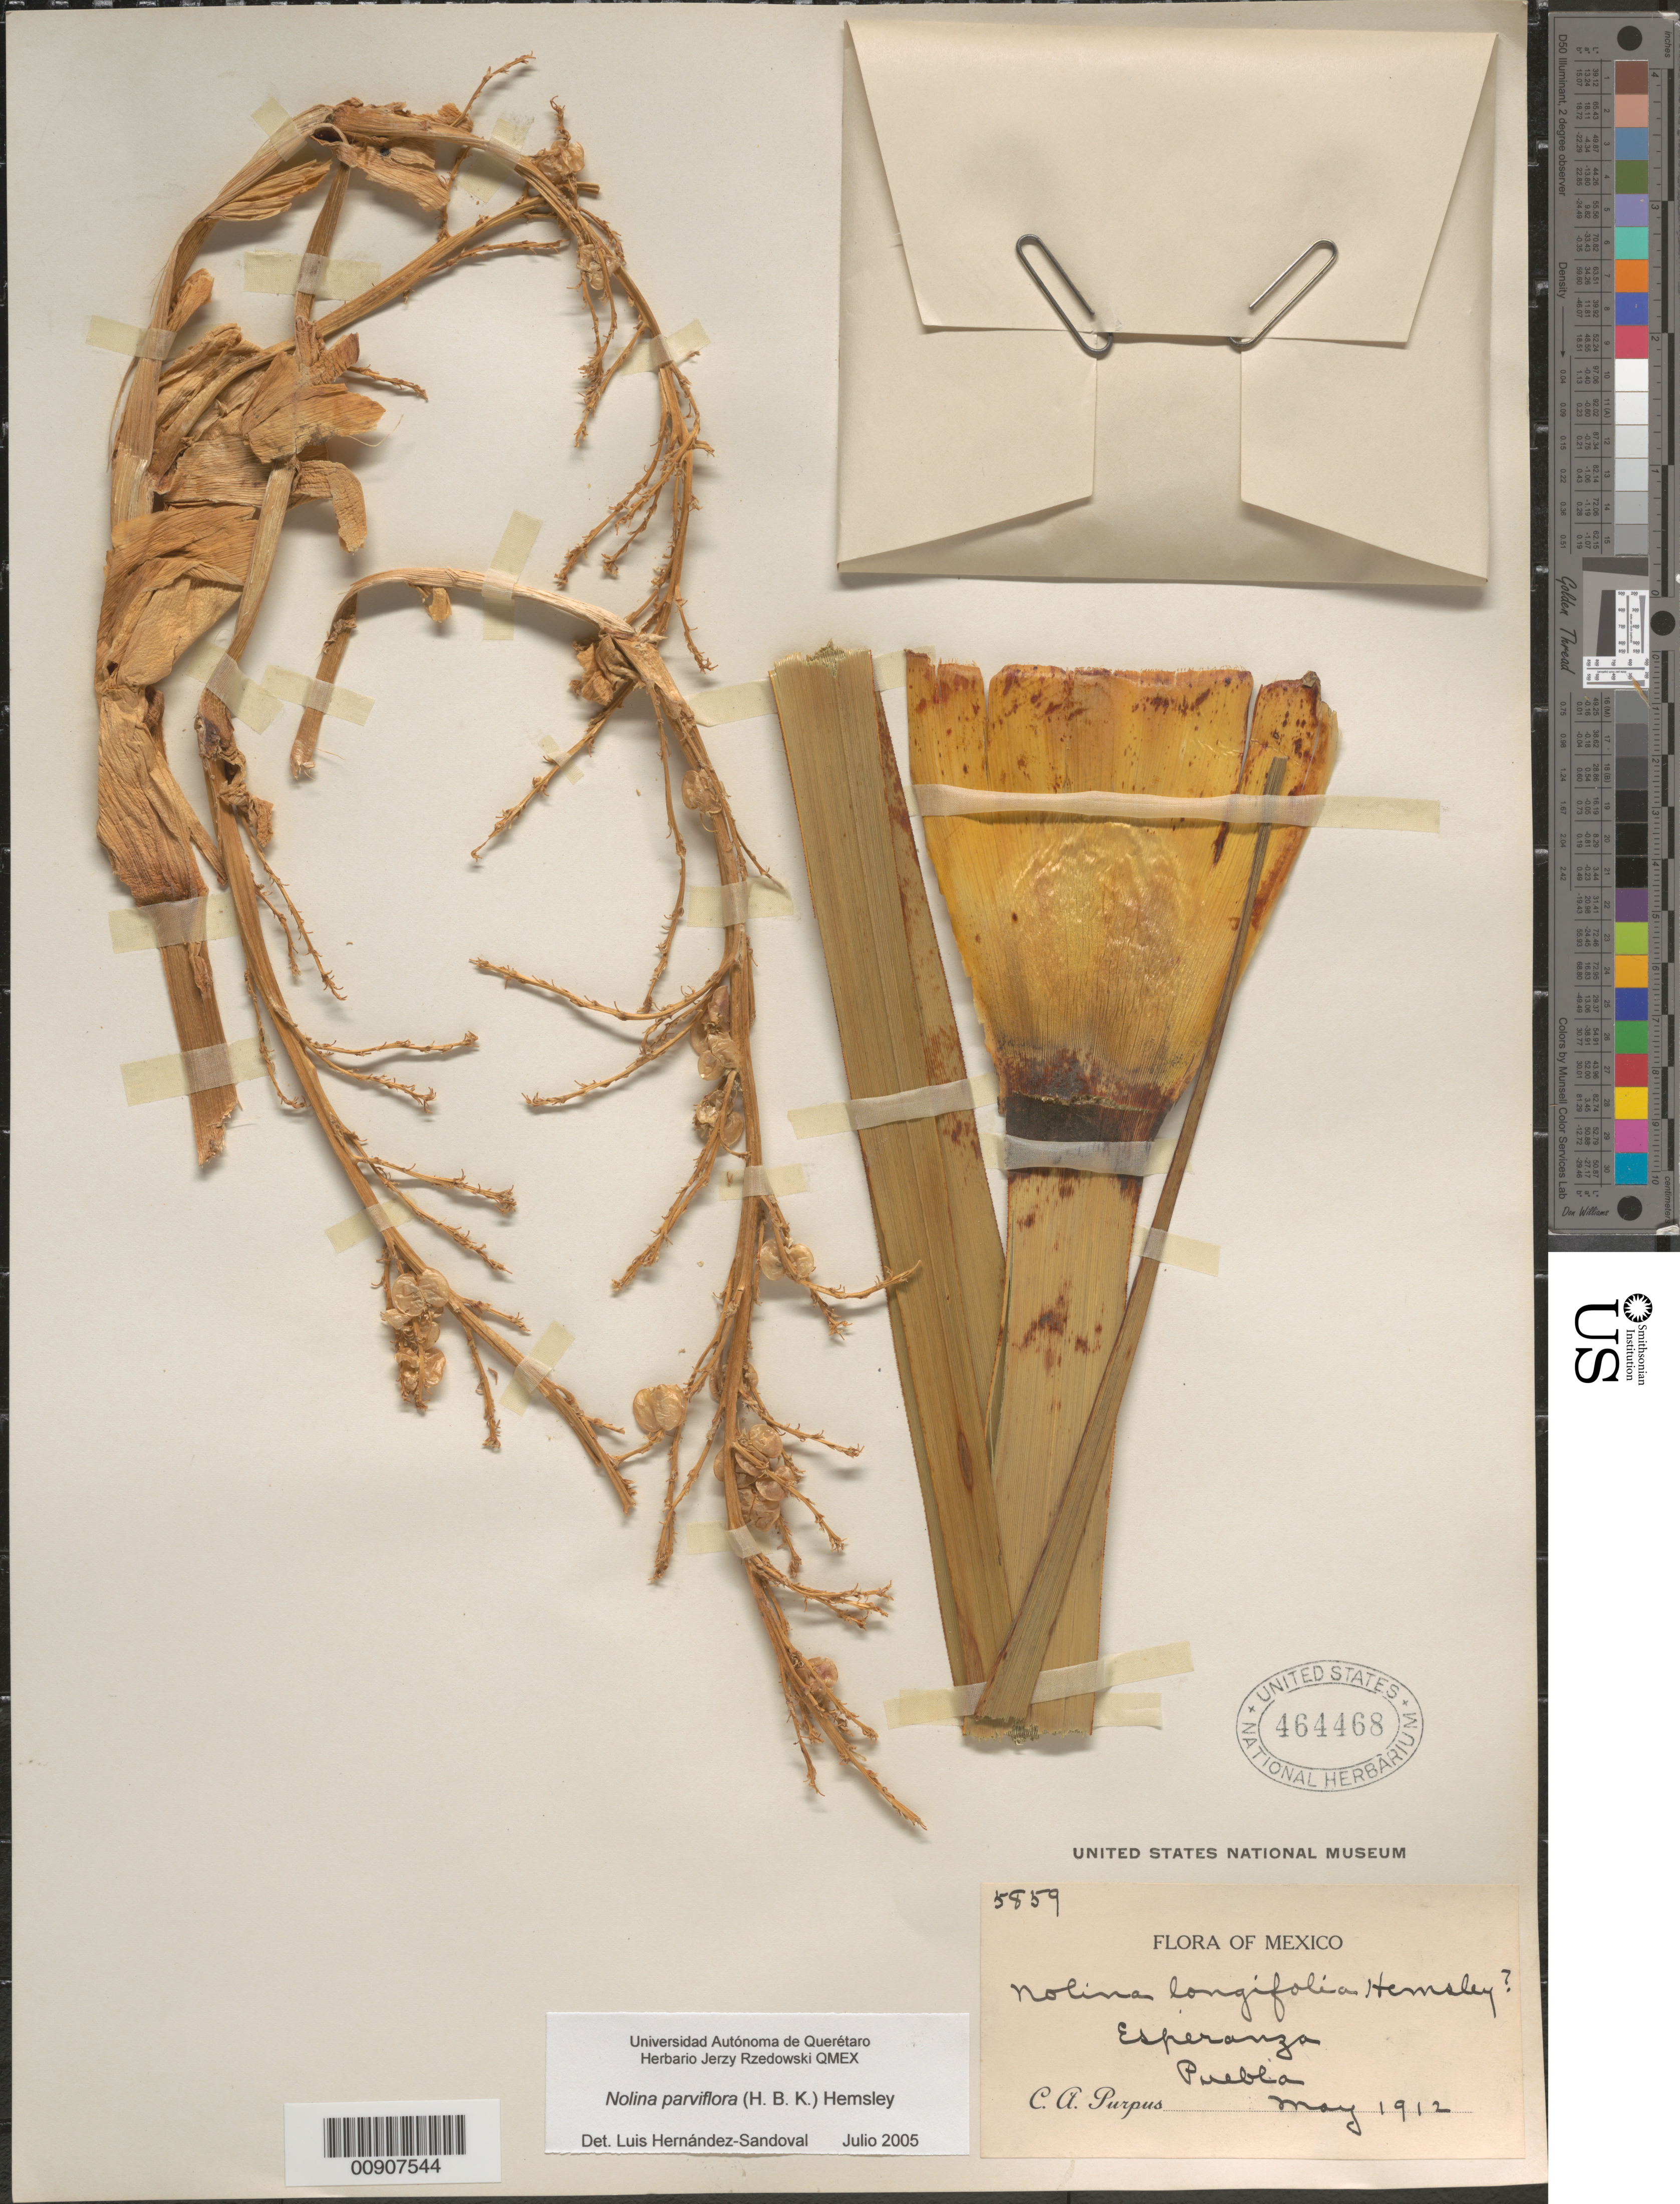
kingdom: Plantae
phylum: Tracheophyta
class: Liliopsida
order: Asparagales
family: Asparagaceae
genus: Nolina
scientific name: Nolina parviflora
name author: (Kunth) Hemsl.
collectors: C. A. Purpus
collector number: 5859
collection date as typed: May 1912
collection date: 1912-05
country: Mexico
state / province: Puebla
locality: Esperanza, Puebla.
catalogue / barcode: US 464468